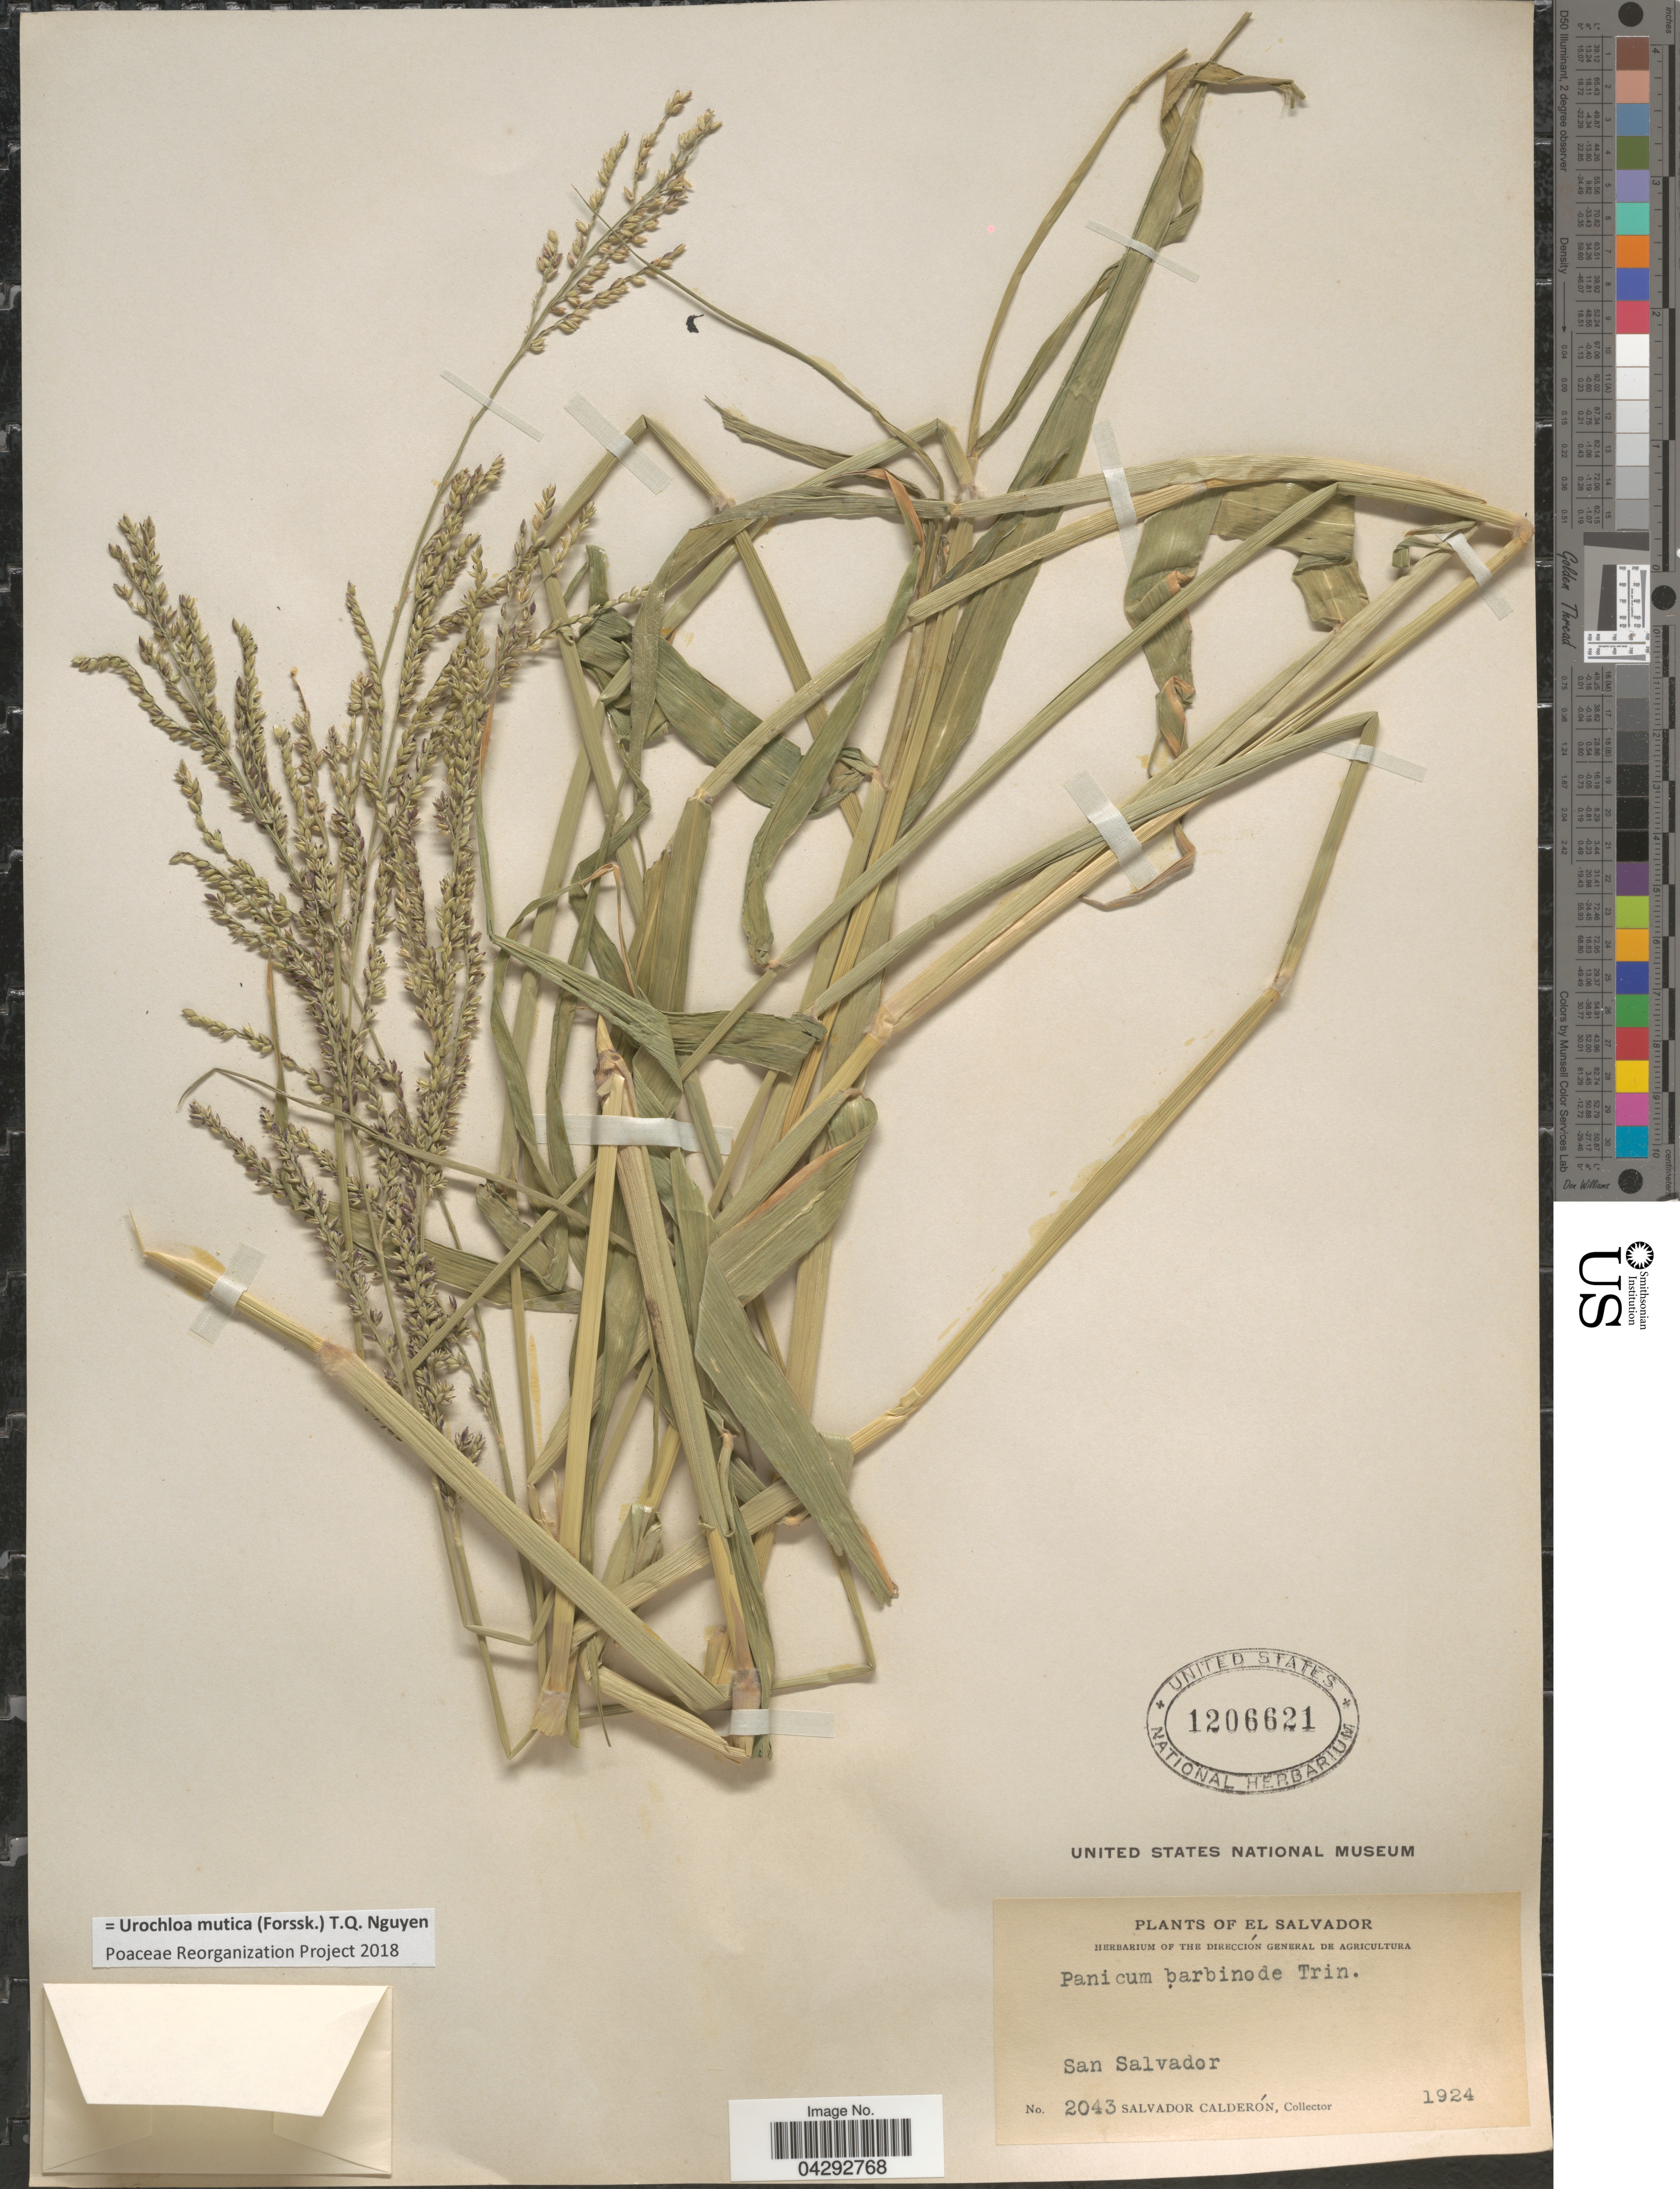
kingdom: Plantae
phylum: Tracheophyta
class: Liliopsida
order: Poales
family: Poaceae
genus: Urochloa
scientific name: Urochloa mutica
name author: (Forssk.) T.Q. Nguyen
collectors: S. Calderón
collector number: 2043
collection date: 1924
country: El Salvador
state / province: San Salvador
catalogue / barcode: US 1206621